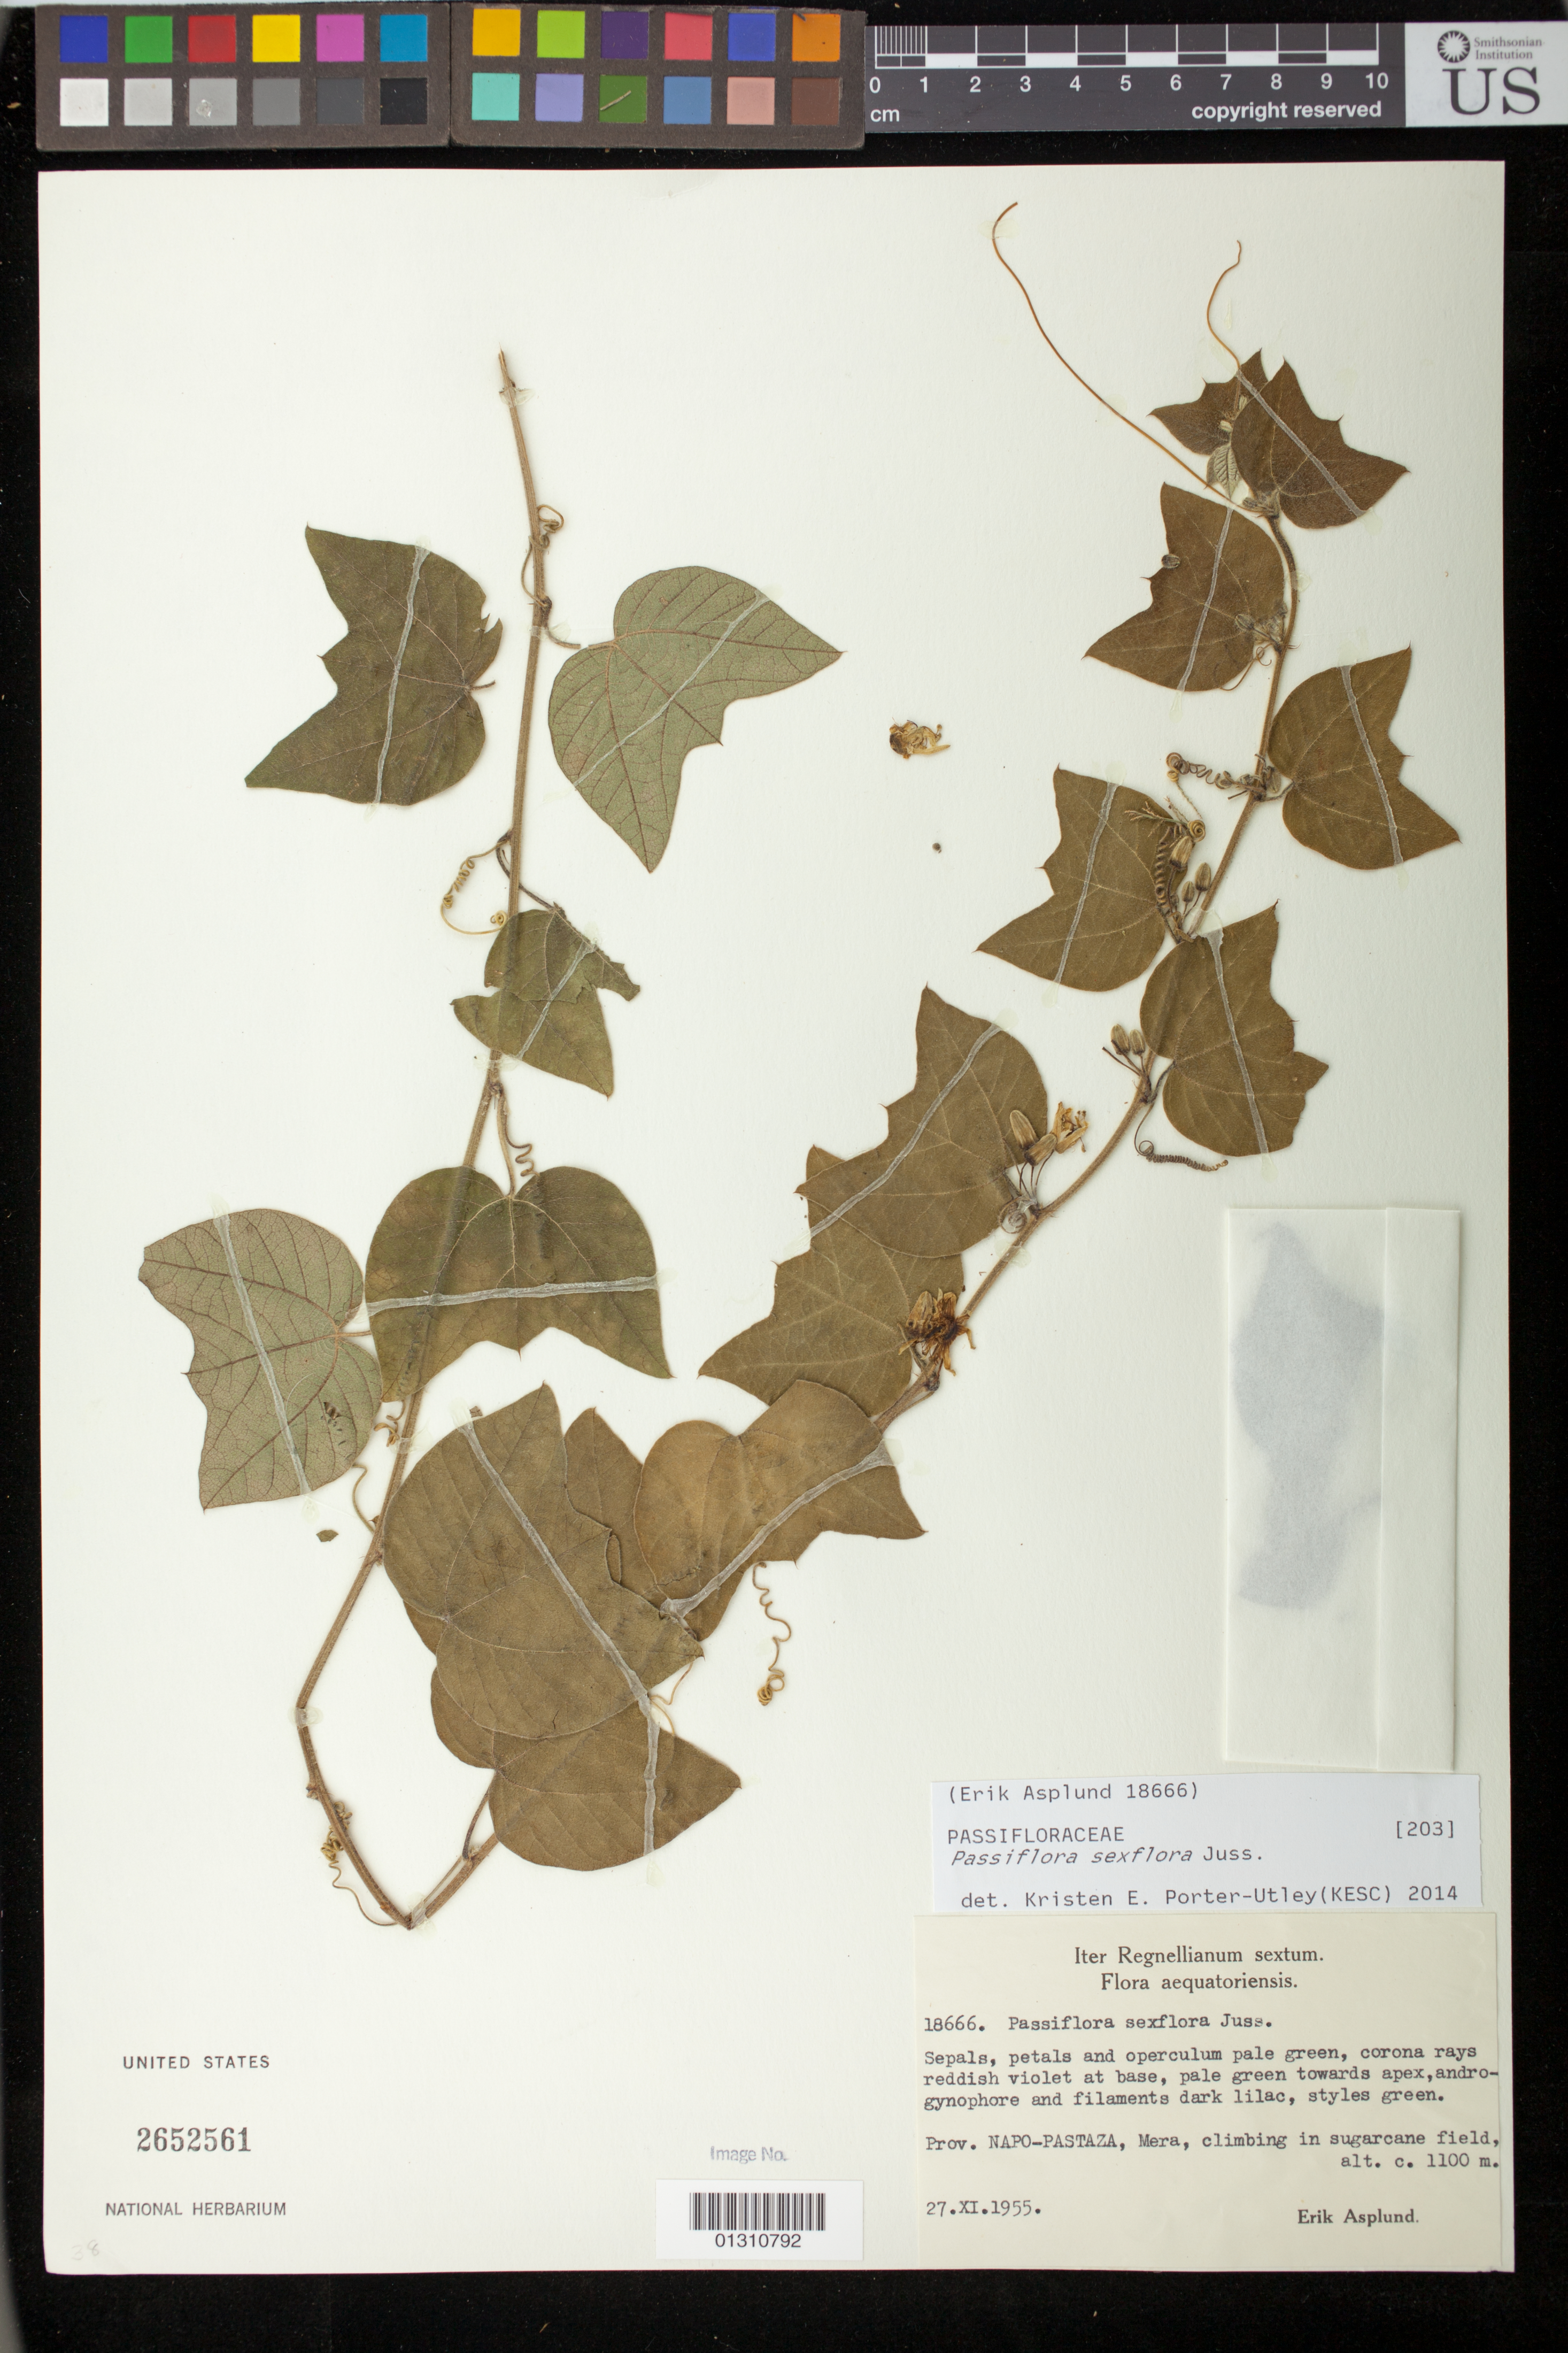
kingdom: Plantae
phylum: Tracheophyta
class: Magnoliopsida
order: Malpighiales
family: Passifloraceae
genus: Passiflora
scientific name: Passiflora sexflora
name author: Juss.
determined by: Porter-Utley, Kristen E.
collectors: E. Asplund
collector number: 18666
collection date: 1955-11-27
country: Ecuador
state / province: Napo / Pastaza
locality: Mera.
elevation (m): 1100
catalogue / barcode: US 2652561